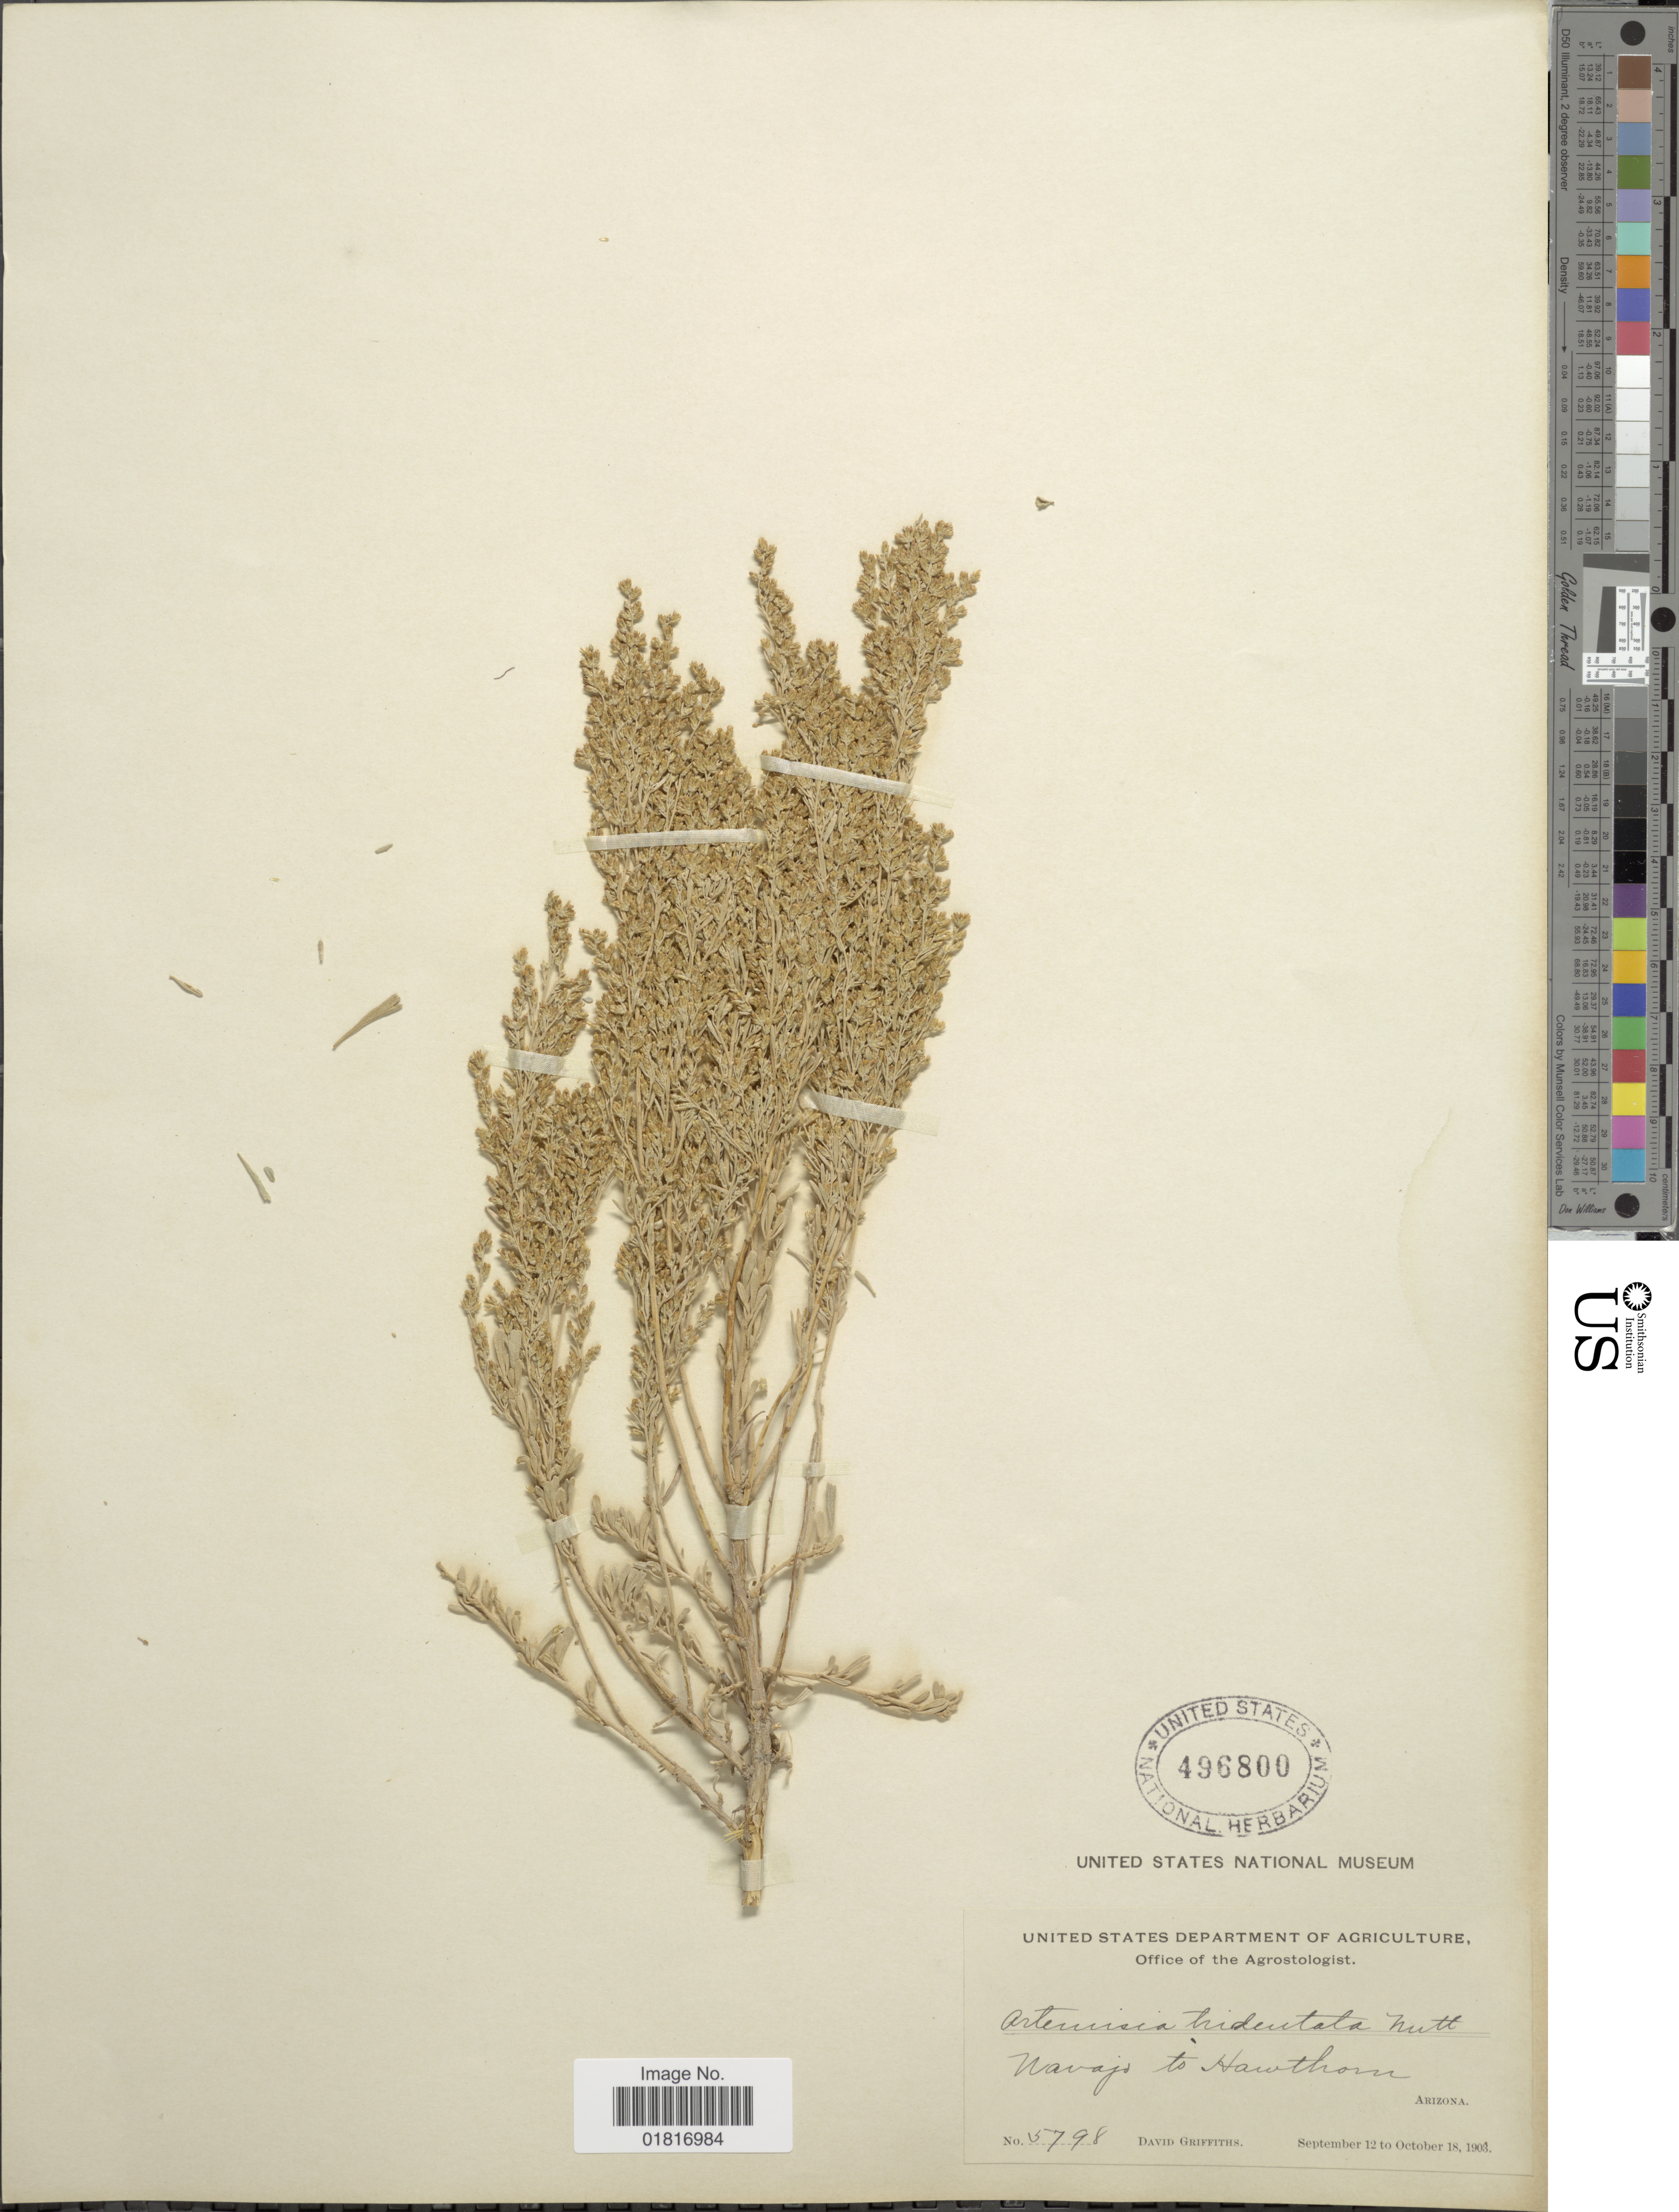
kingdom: Plantae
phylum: Tracheophyta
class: Magnoliopsida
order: Asterales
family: Asteraceae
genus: Artemisia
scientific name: Artemisia tridentata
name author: Nutt.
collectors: D. Griffiths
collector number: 5798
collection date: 1903-09-12/1903-10-18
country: United States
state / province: Arizona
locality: Navajo to Hawthorn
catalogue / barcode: US 496800